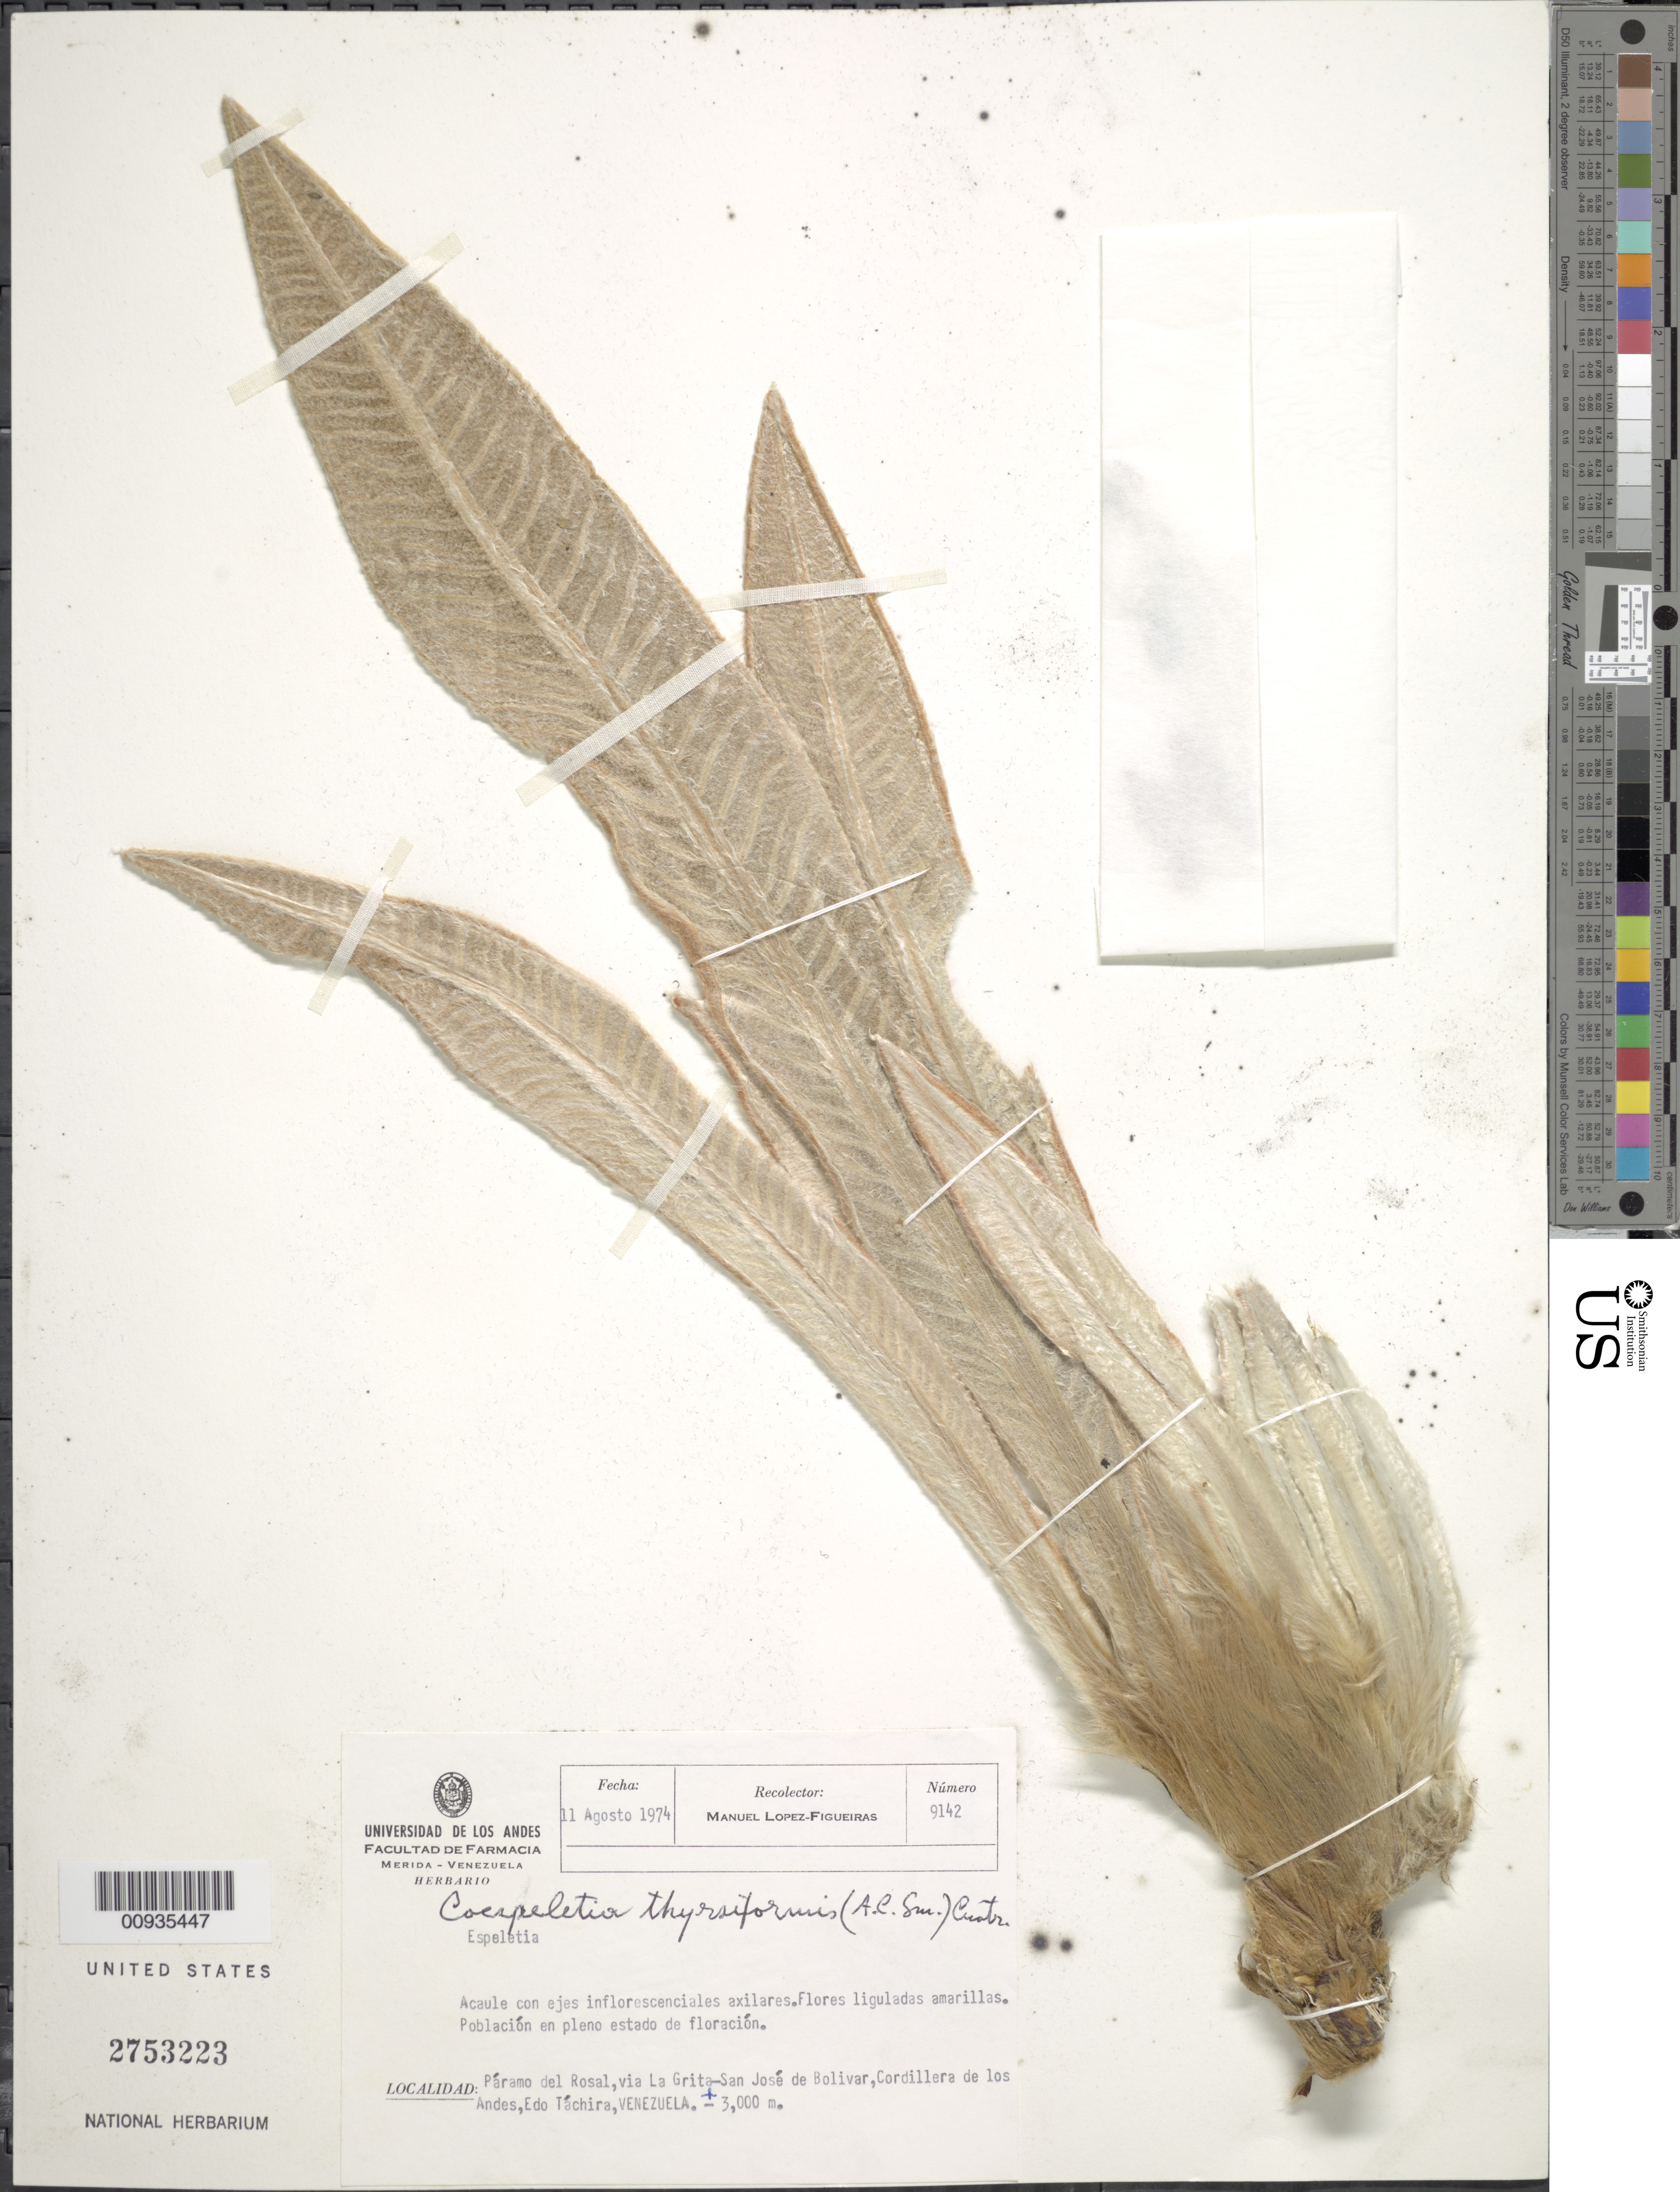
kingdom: Plantae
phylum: Tracheophyta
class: Magnoliopsida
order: Asterales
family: Asteraceae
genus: Coespeletia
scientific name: Coespeletia thyrsiformis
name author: (A.C. Sm.) Cuatrec.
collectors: M. López Figueiras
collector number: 9142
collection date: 1974-08-11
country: Venezuela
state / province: Táchira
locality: Páramo del Rosal. Via La grita-San José de Bolivar, Cordillera de los Andes.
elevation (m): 3000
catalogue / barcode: US 2753223